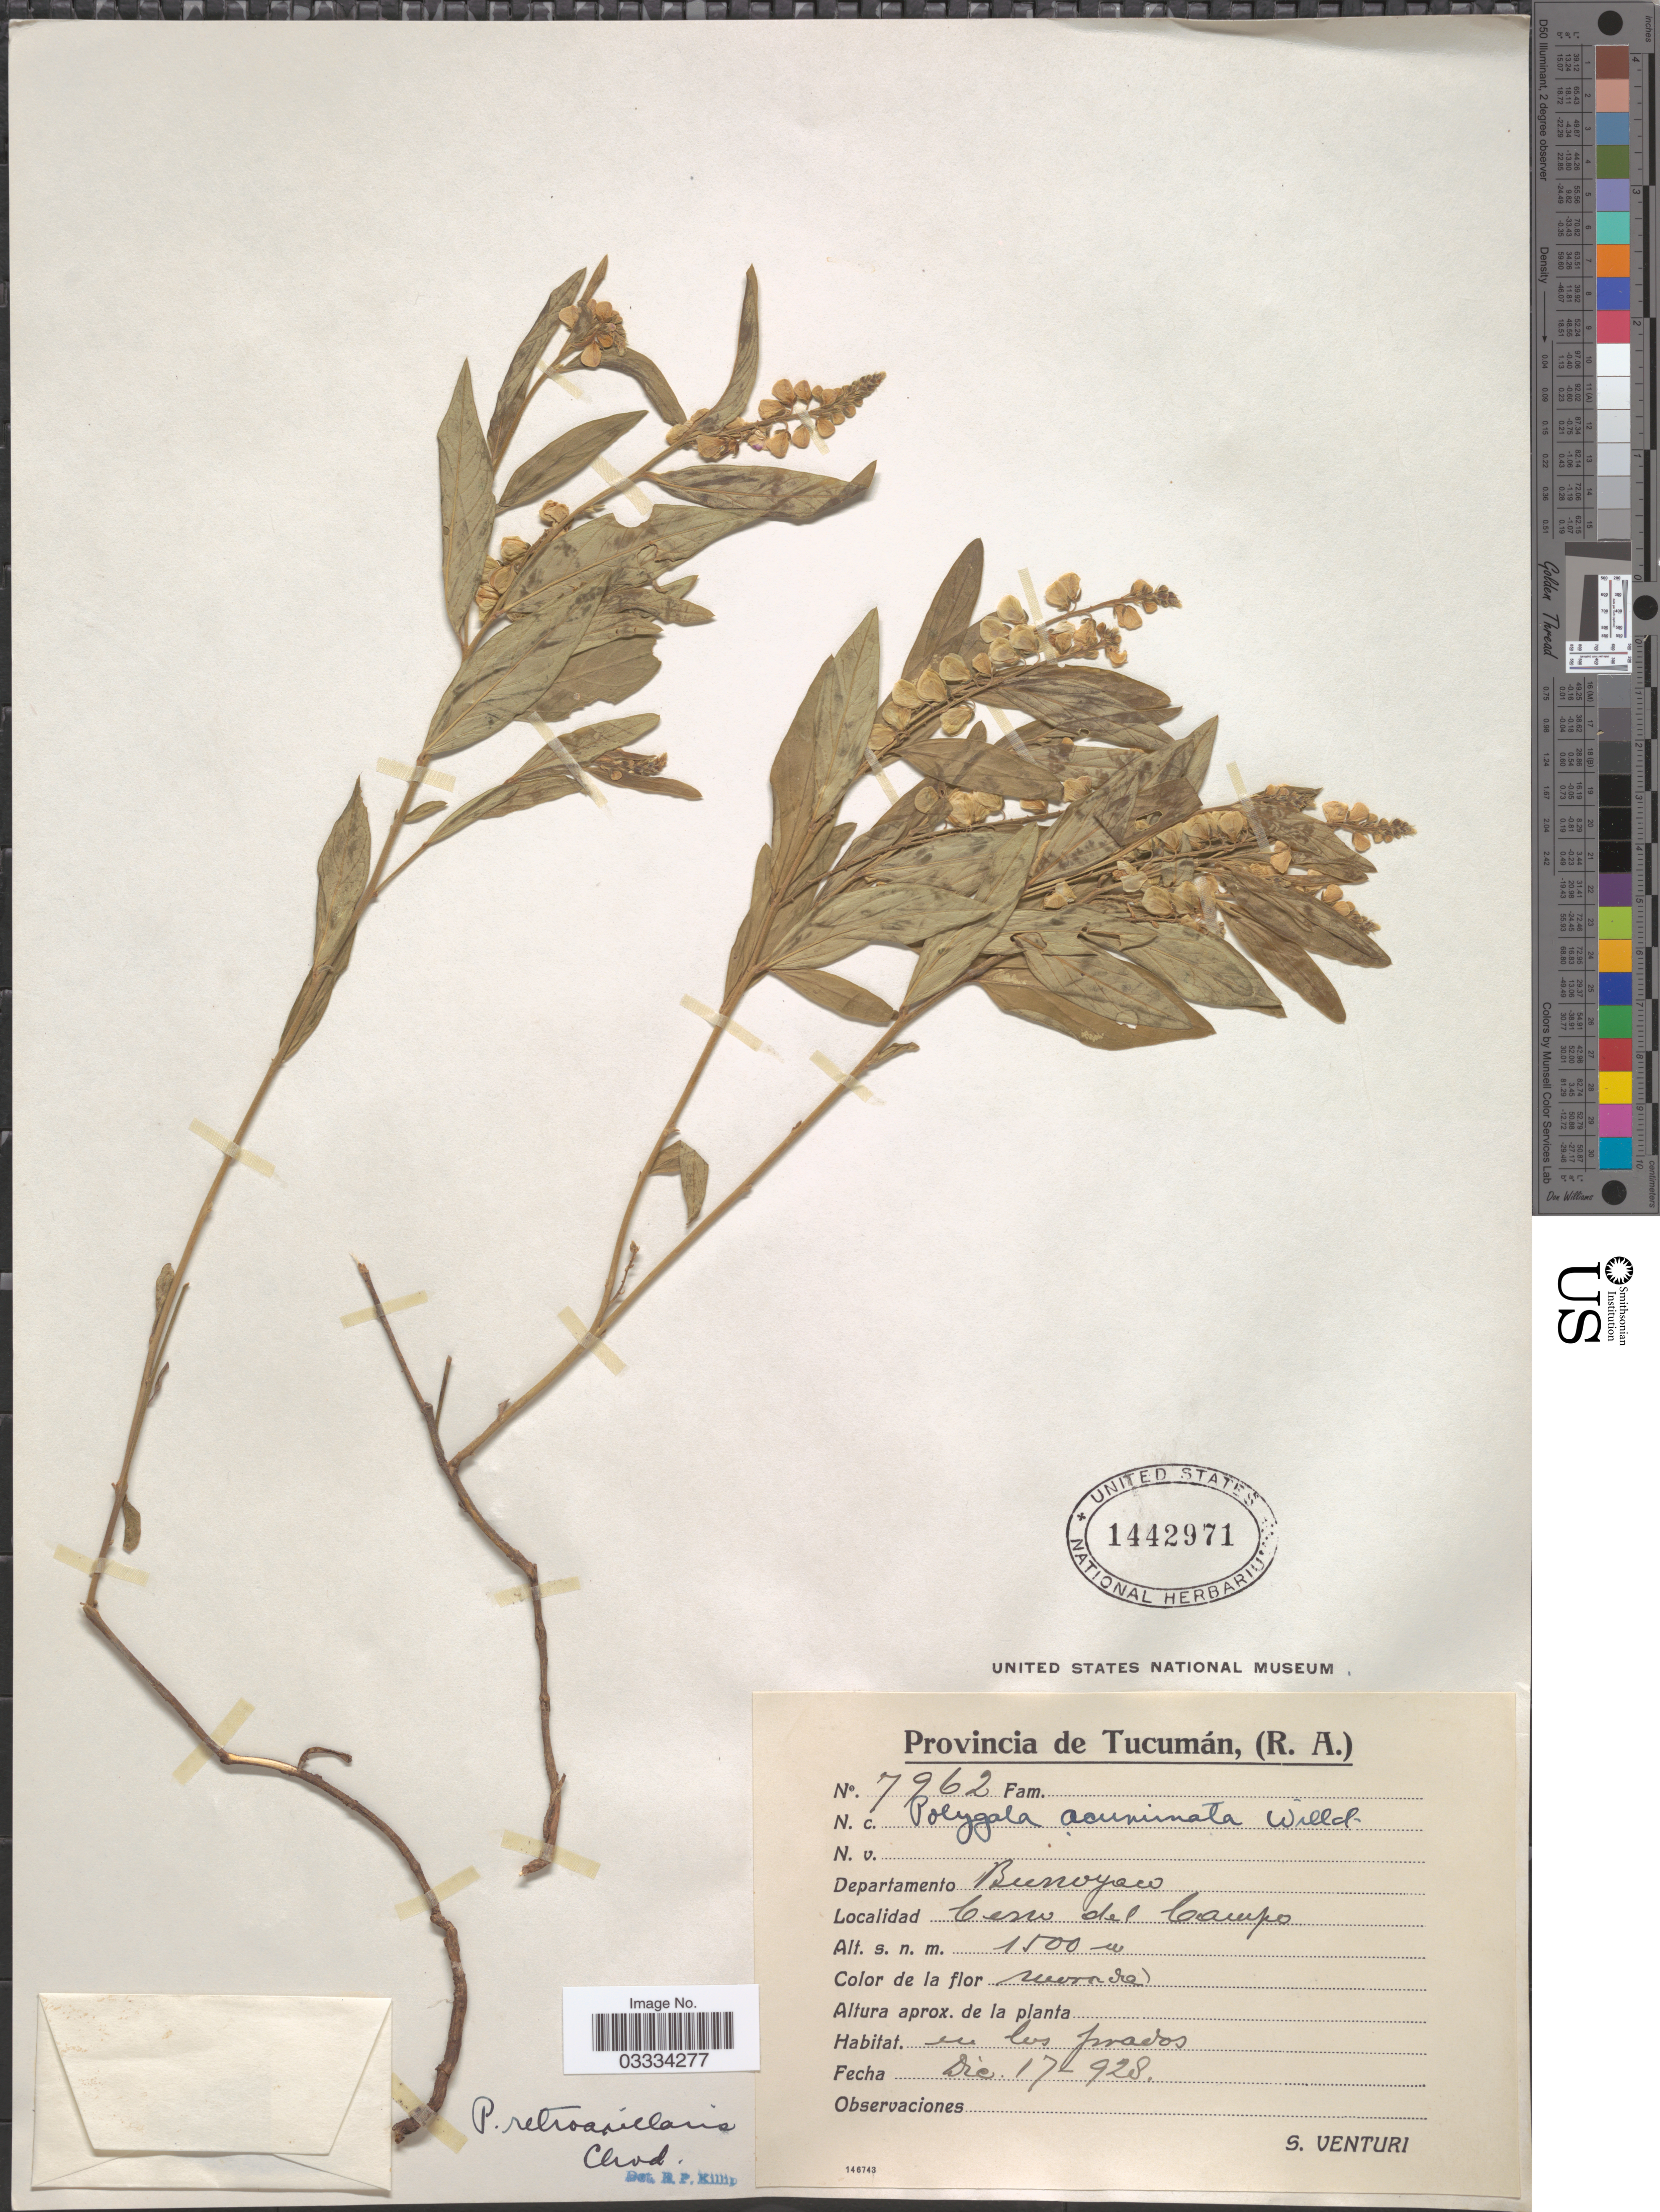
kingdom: Plantae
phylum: Tracheophyta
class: Magnoliopsida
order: Fabales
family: Polygalaceae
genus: Asemeia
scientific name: Asemeia extraaxillaris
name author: (Chodat) J.F.B. Pastore & J.R. Abbott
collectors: S. Venturi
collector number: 7962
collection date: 1928-12-17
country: Argentina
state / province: Tucuman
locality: Departamento Burroyaco. Cerro del Campo.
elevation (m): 1500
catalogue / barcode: US 1442971